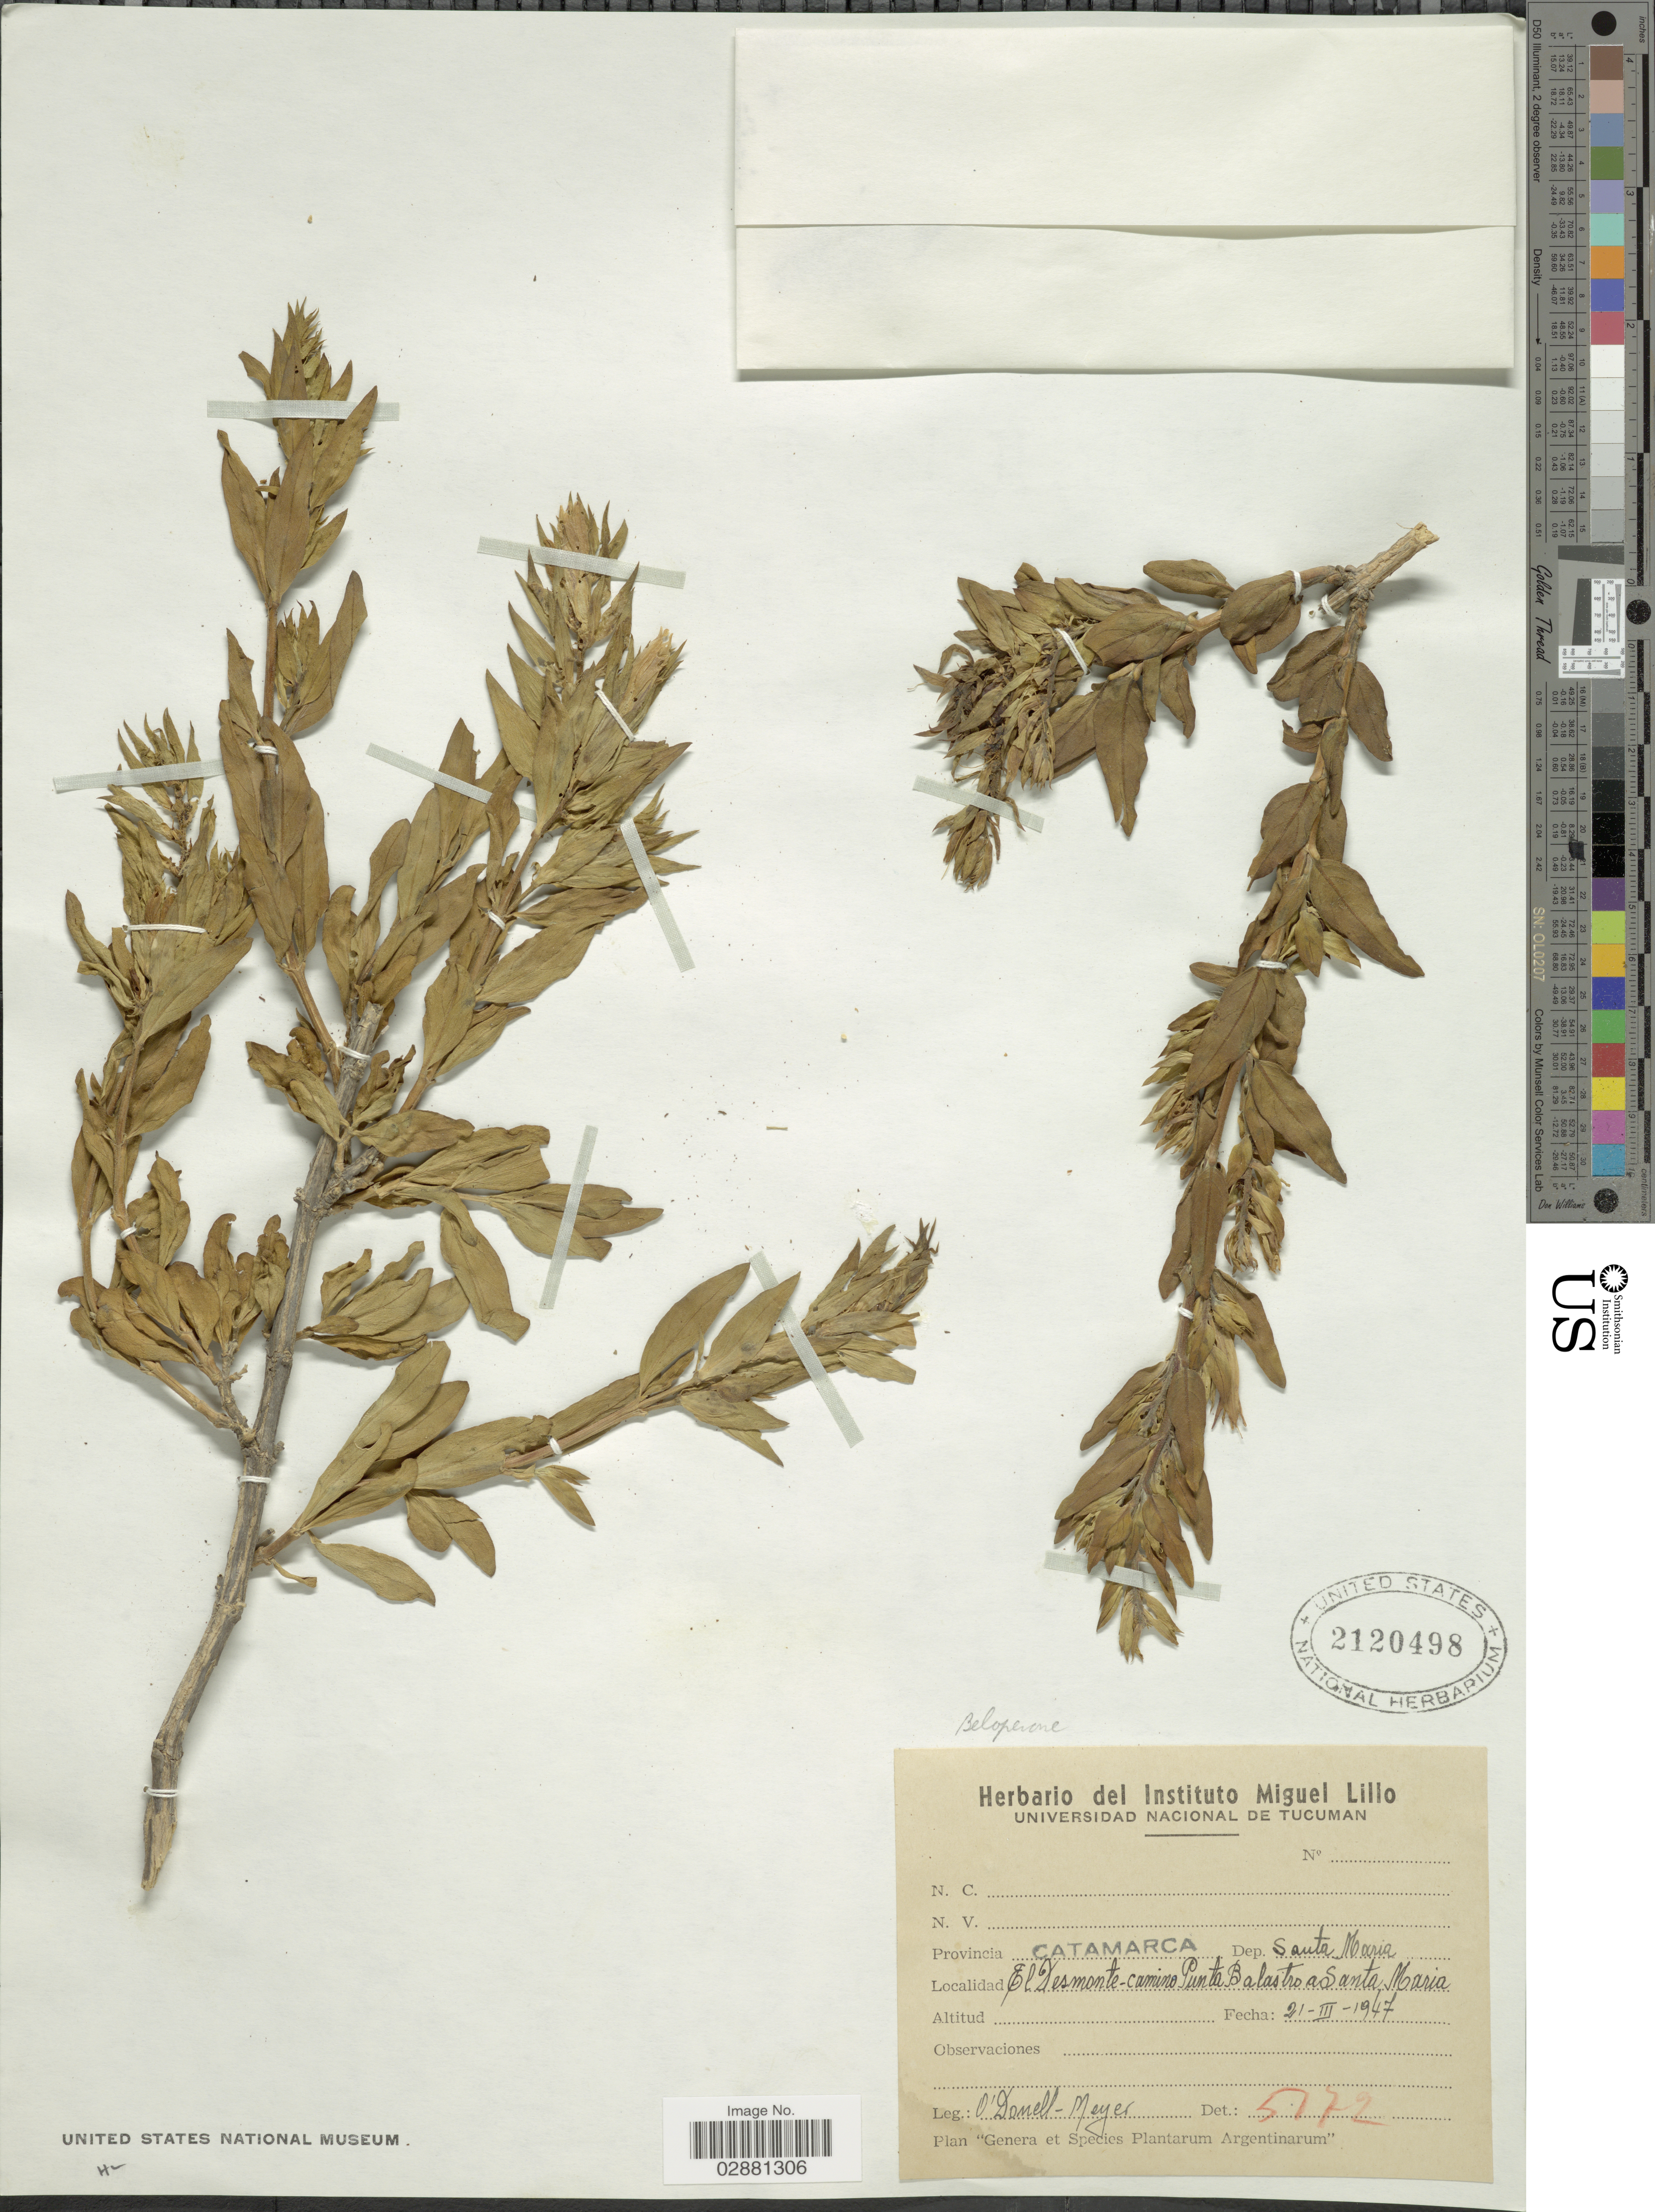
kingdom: Plantae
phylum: Tracheophyta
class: Magnoliopsida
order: Lamiales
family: Acanthaceae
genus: Justicia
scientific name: Justicia xylosteoides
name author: Griseb.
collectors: O'Donell-Meyer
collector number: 5172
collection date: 1947-03-21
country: Argentina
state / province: Catamarca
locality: Provincia: Catamarca, Dep. Santa Maria, El Desmonte-camino Punta Balastro a Santa Maria.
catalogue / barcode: US 2120498